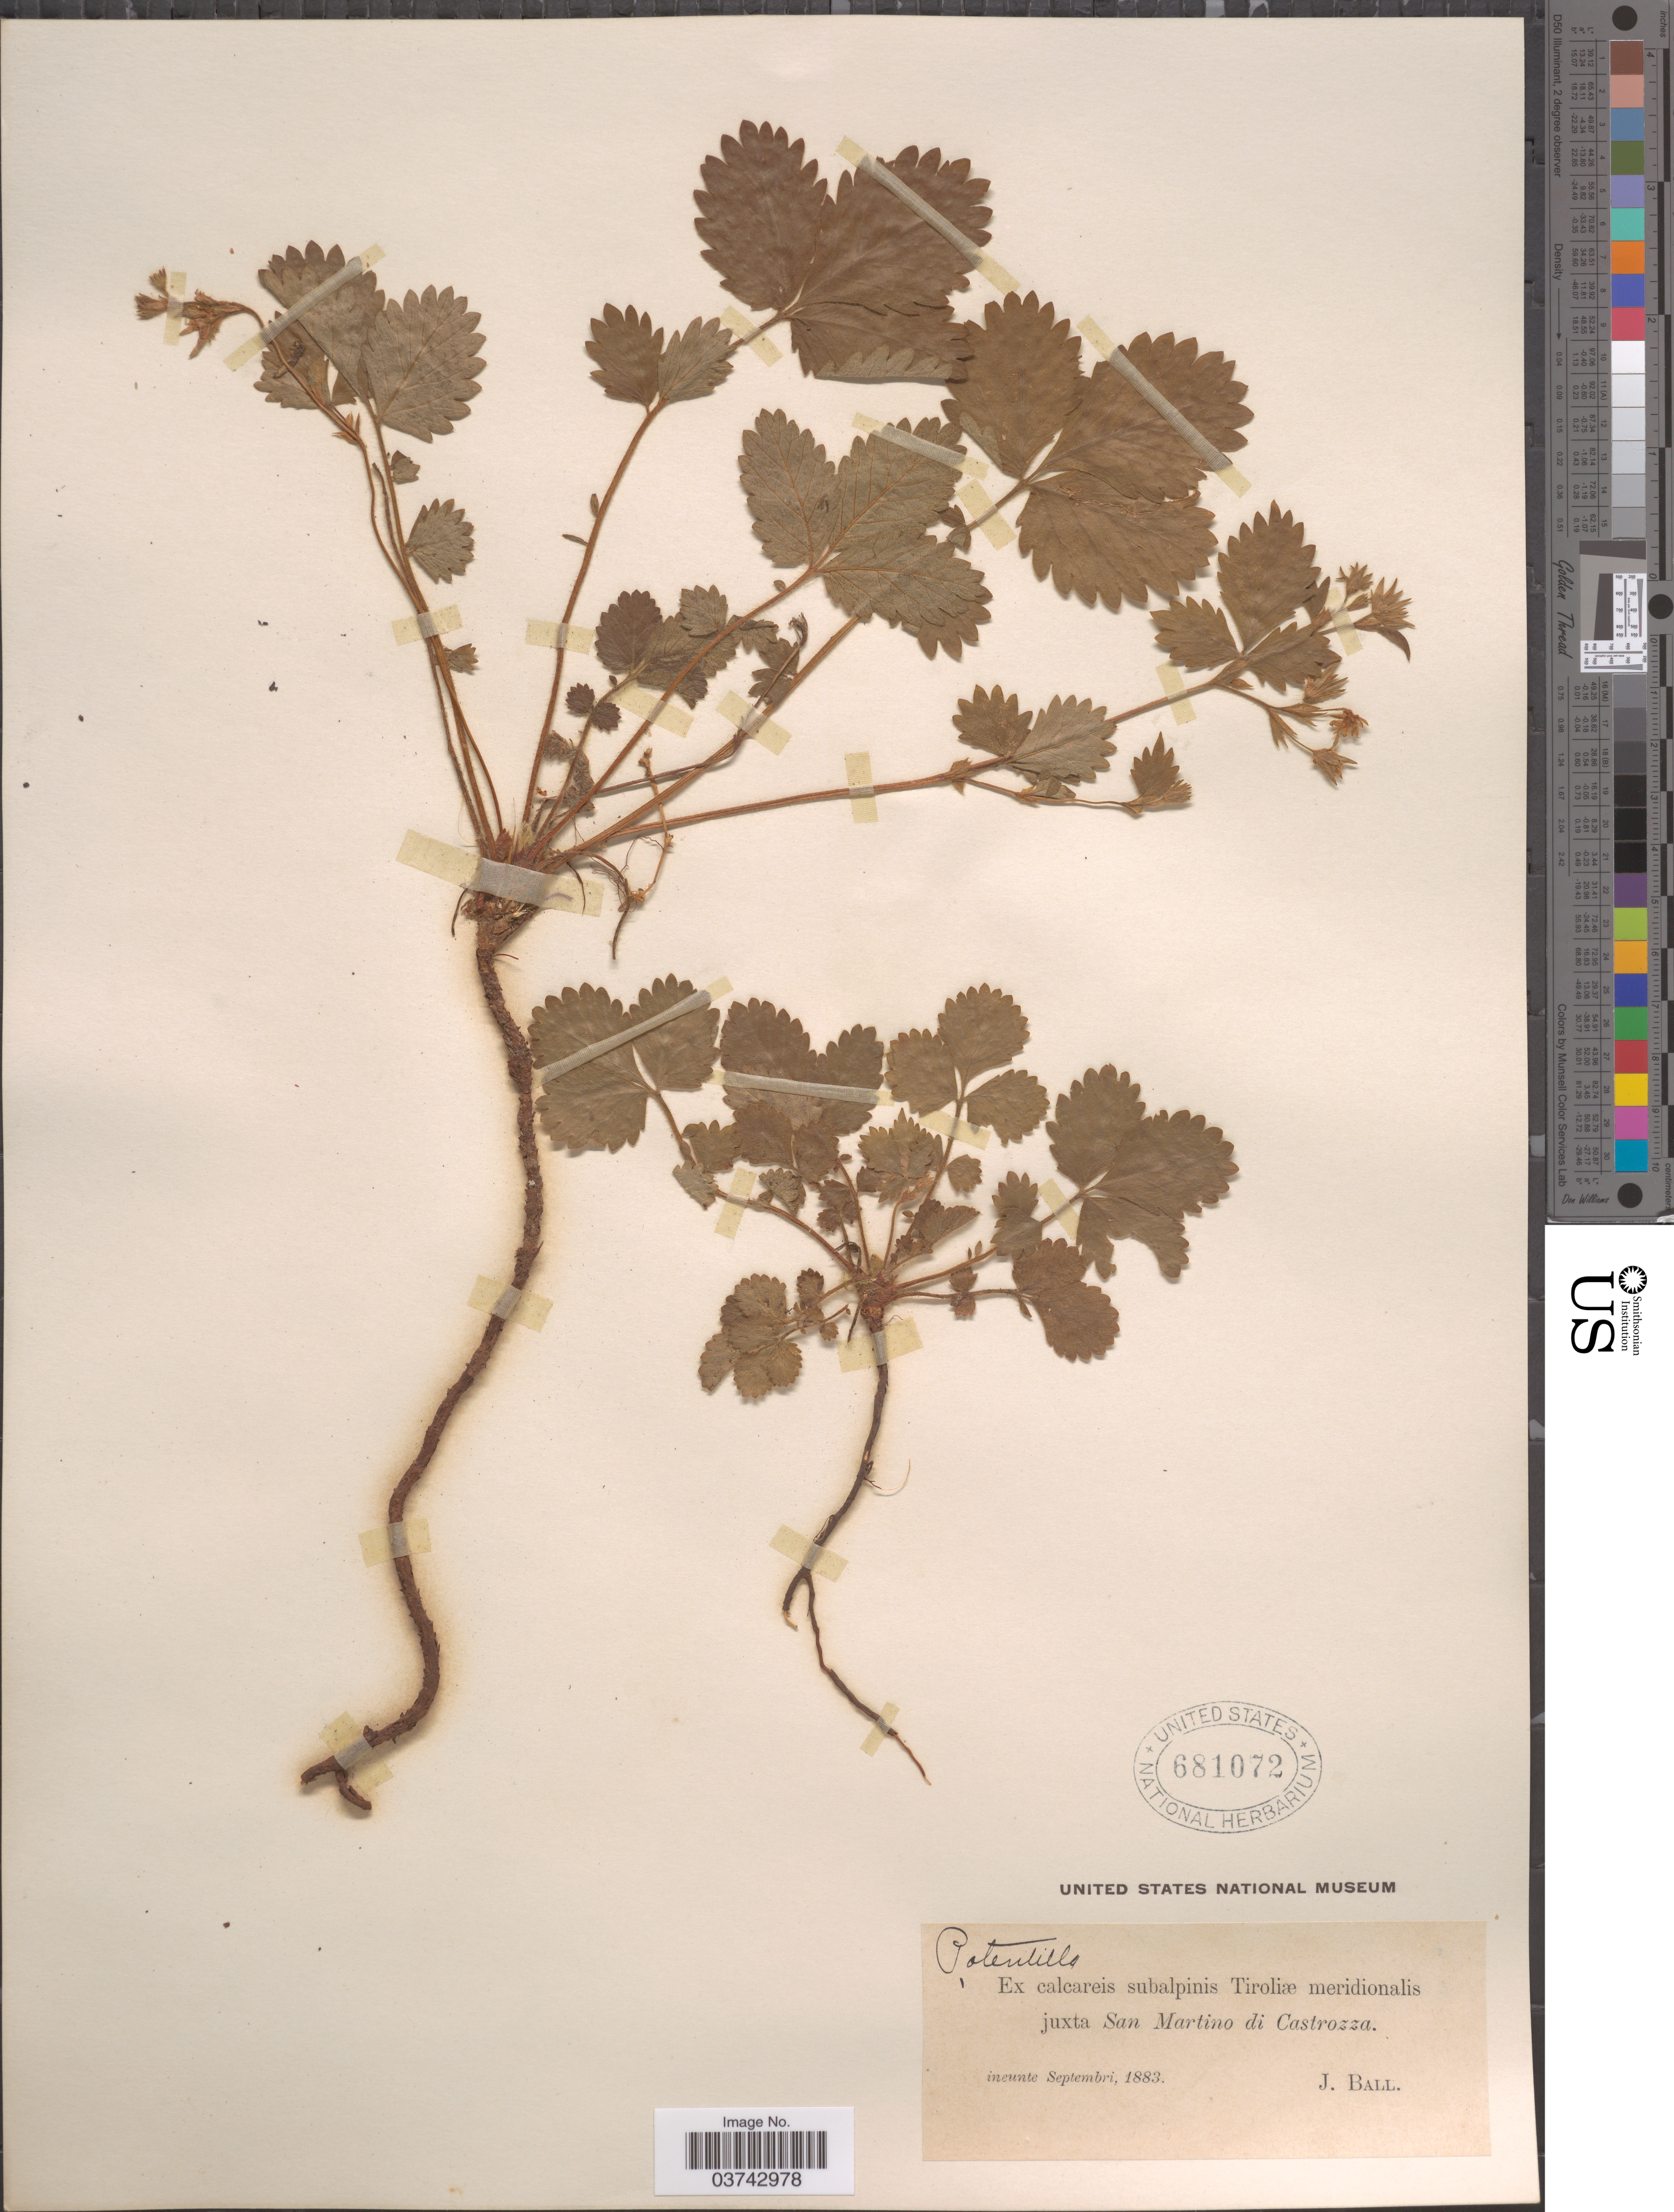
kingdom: Plantae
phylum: Tracheophyta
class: Magnoliopsida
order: Rosales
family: Rosaceae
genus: Potentilla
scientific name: Potentilla sp.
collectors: J. Ball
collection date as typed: Ineunte Septembri, 1883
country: Italy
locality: Ex calcareis subalpinis Tiroliæ meridionalis juxta San Martino di Castrozza.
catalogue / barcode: US 681072